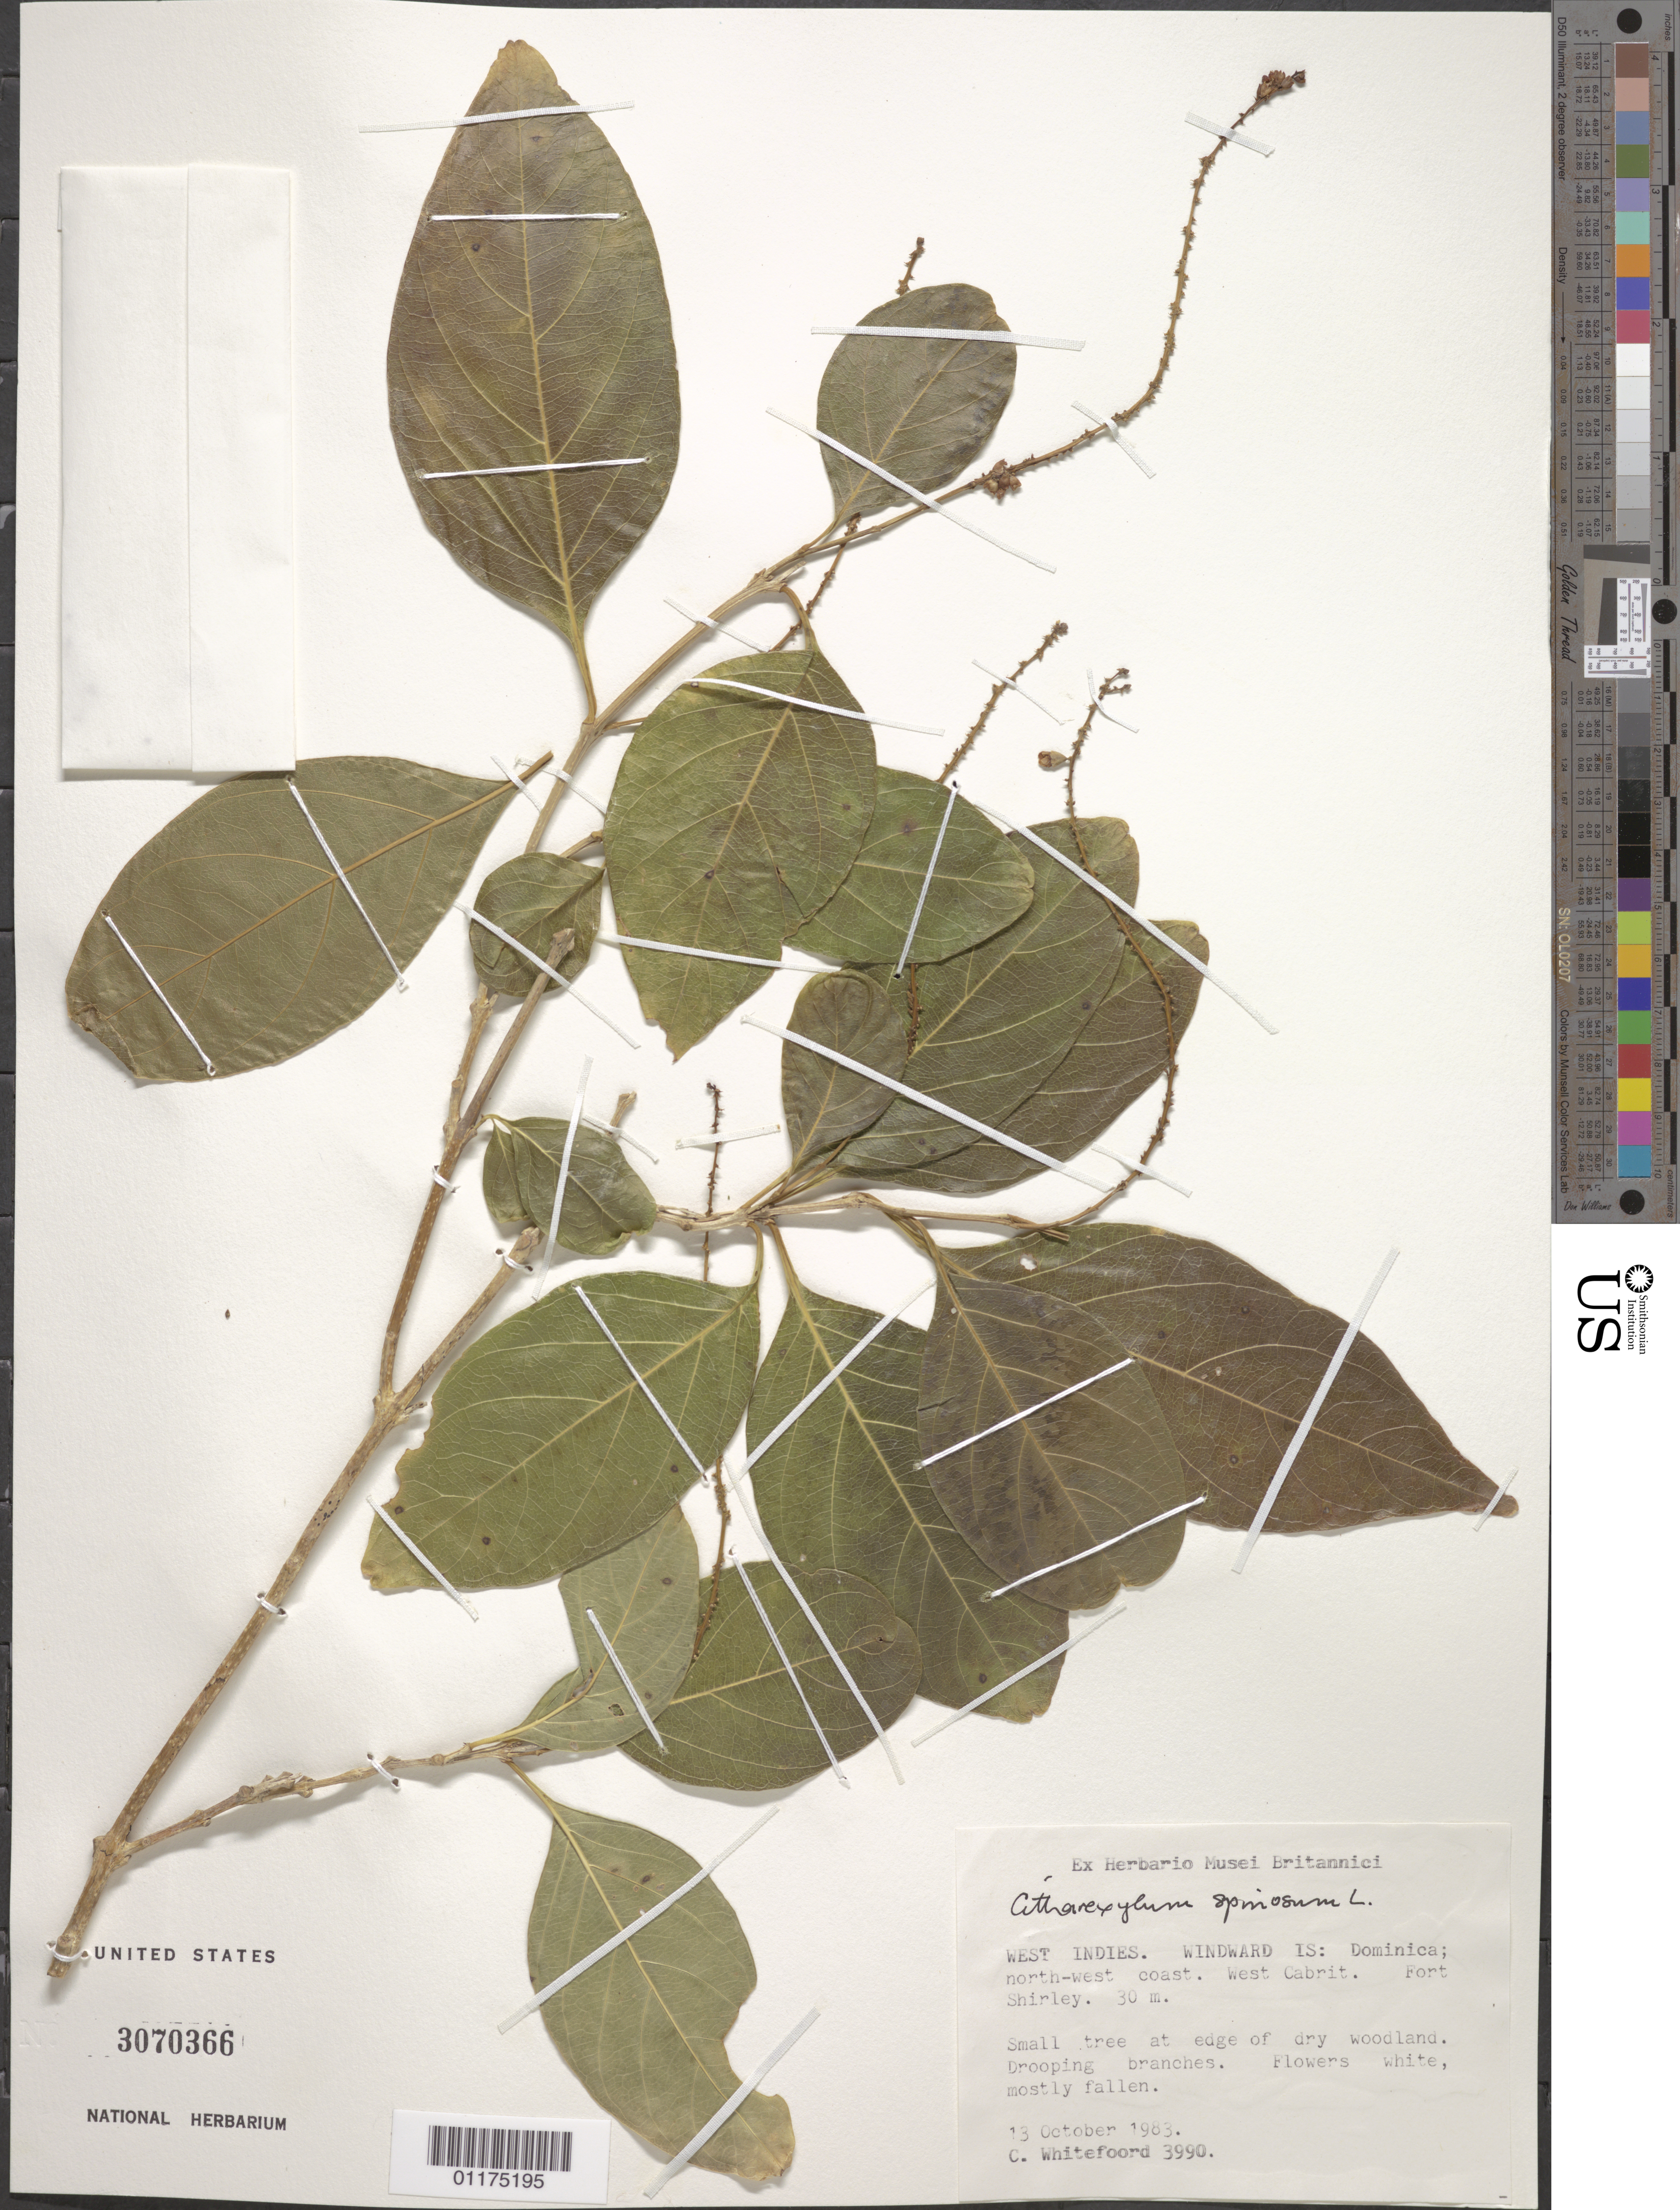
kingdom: Plantae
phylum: Tracheophyta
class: Magnoliopsida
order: Lamiales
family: Verbenaceae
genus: Citharexylum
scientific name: Citharexylum spinosum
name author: L.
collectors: C. Whitefoord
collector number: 3990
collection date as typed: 13 Oct 1983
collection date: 1983-10-13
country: Dominica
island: Dominica I.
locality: Northwest coast. West Cabrit. Fort Shirlet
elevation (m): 30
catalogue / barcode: US 3070366